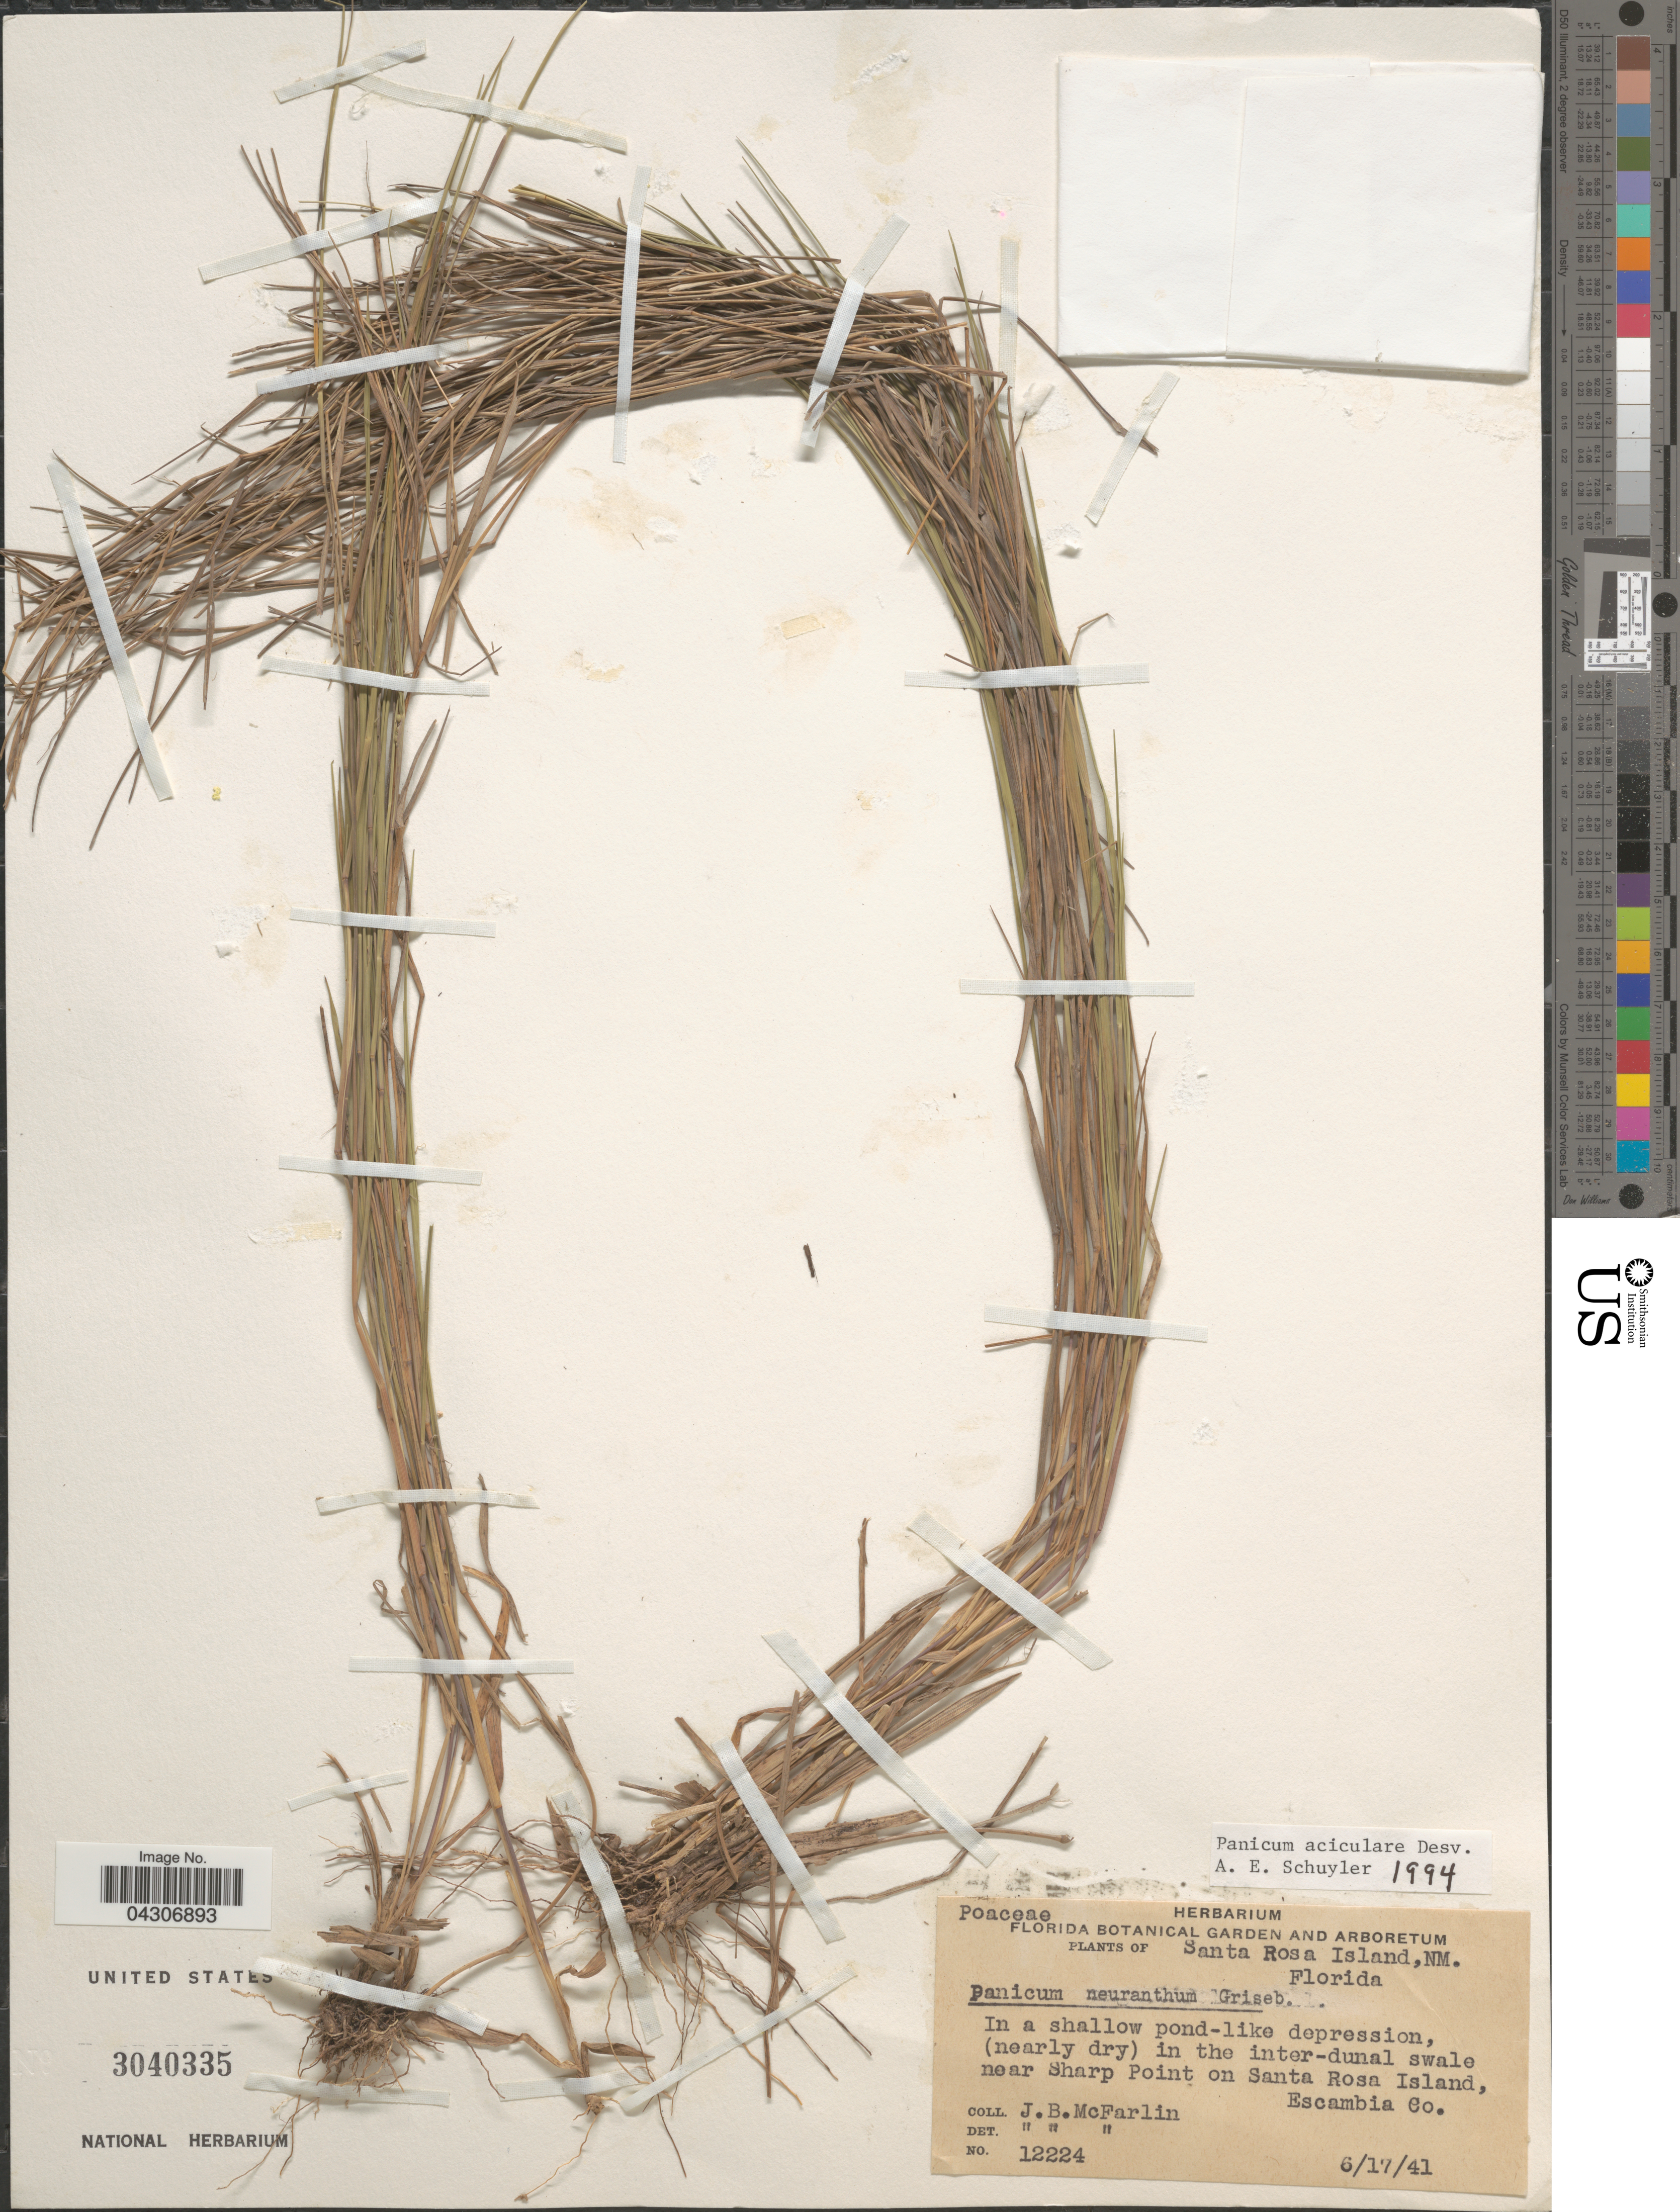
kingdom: Plantae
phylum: Tracheophyta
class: Liliopsida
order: Poales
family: Poaceae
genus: Dichanthelium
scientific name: Dichanthelium aciculare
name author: (Desv. ex Poir.) Gould & C.A. Clark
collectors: J. McFarlin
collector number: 12224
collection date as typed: Transcribed d/m/y: 17/6/41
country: United States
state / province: Florida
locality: Santa Rosa Island, NM. In a shallow pond-like depression, (nearly dry) in the inter-dunal swale near Sharp Point on Santa Rosa Island, Escambia Co.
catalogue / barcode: US 3040335